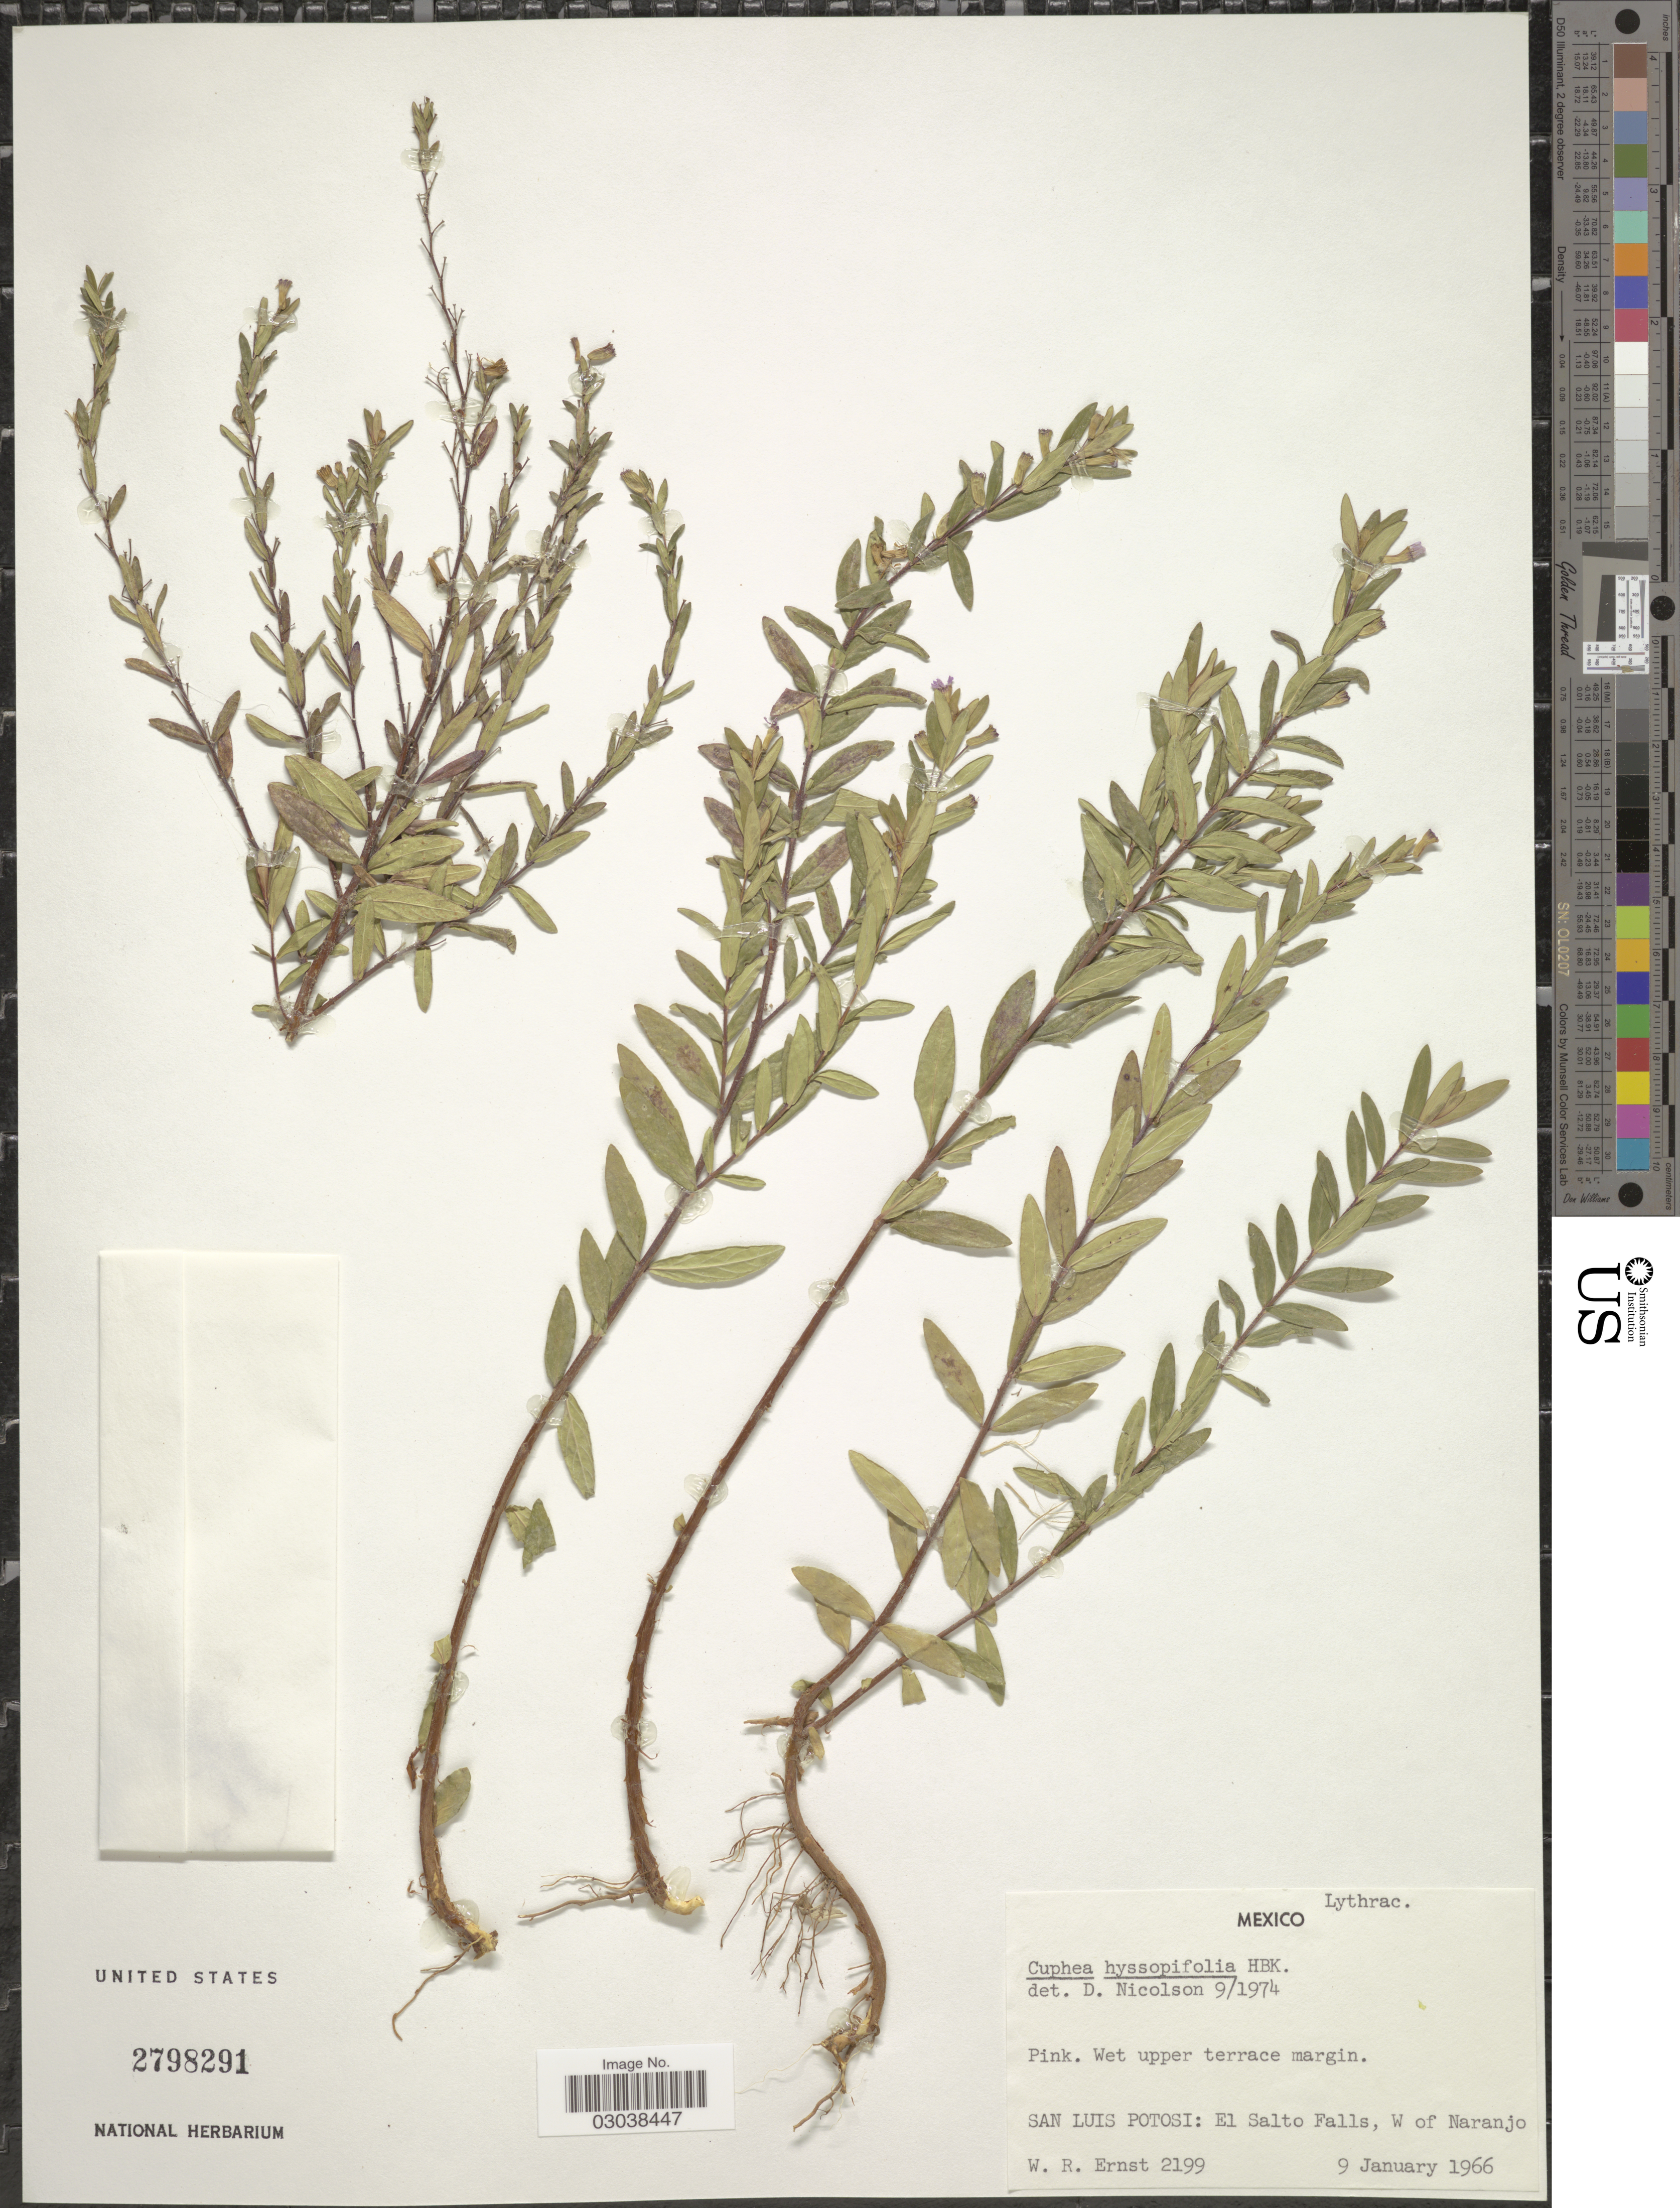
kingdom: Plantae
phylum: Tracheophyta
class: Magnoliopsida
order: Myrtales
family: Lythraceae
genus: Cuphea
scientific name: Cuphea hyssopifolia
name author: Kunth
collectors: W. R. Ernst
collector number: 2199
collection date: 1966-01-09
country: Mexico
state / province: San Luis Potosí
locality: El Salto Falls, W of Naranjo.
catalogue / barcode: US 2798291